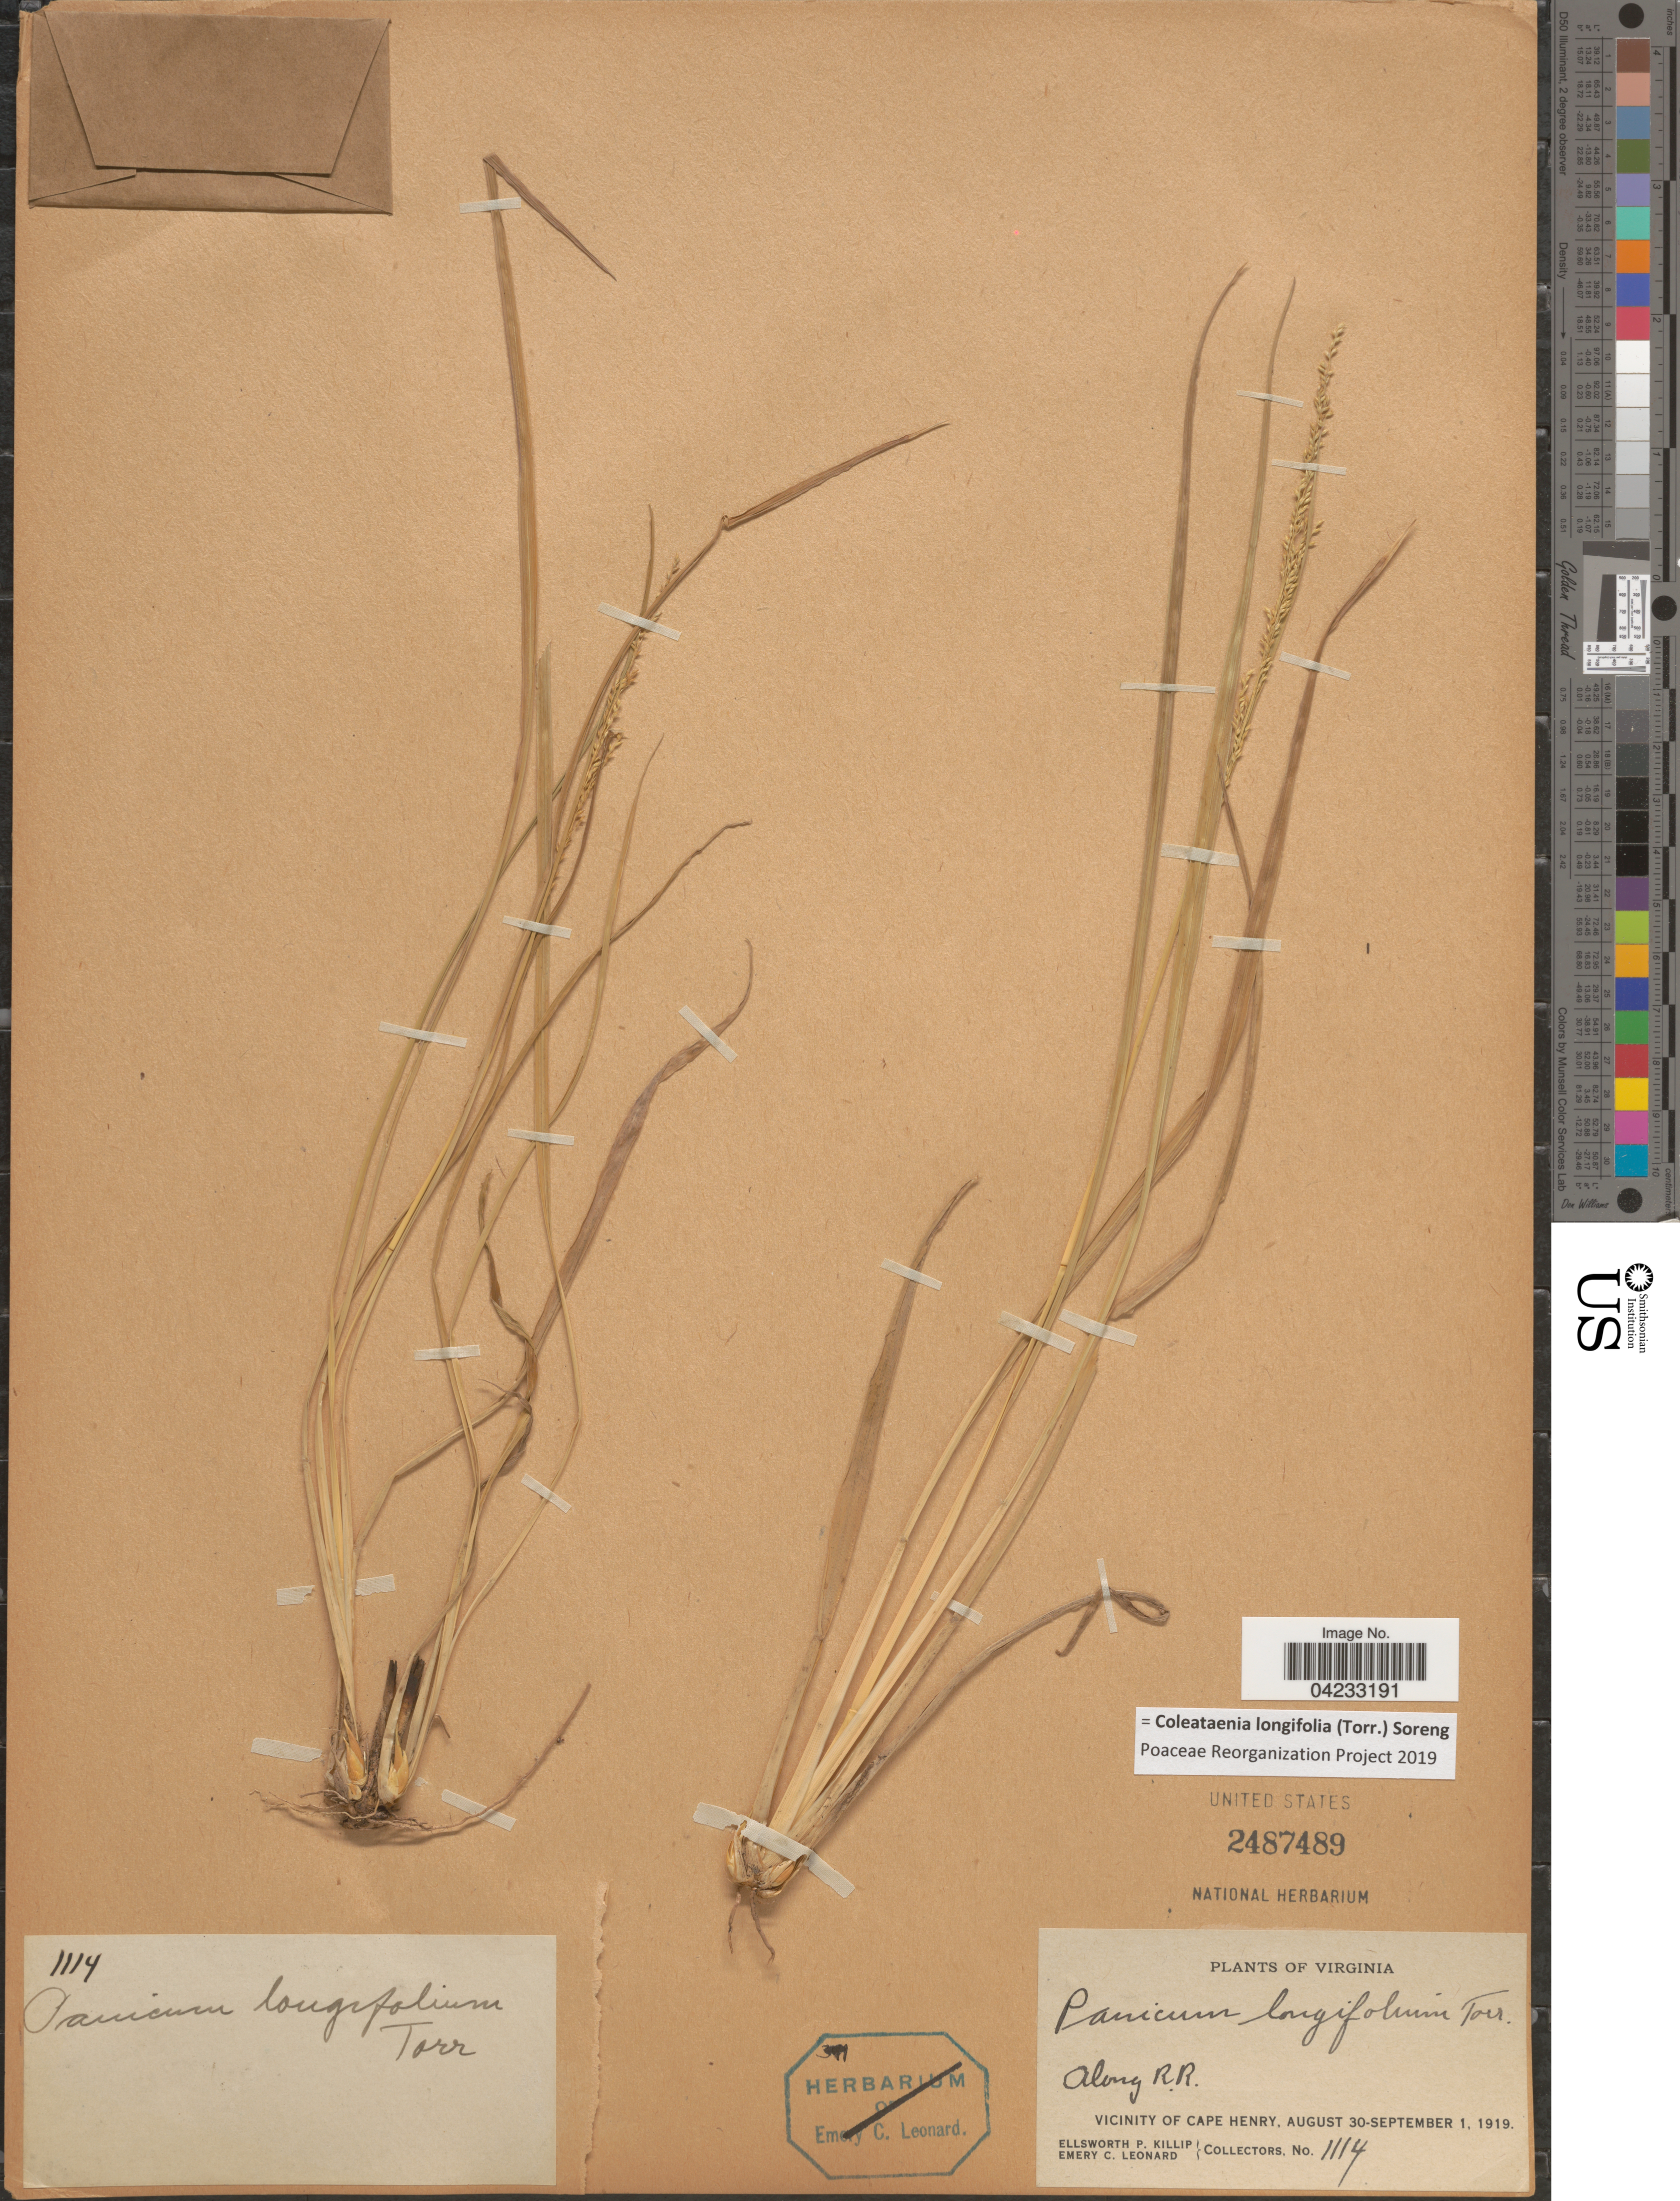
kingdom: Plantae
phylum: Tracheophyta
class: Liliopsida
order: Poales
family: Poaceae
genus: Coleataenia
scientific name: Coleataenia longifolia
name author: (Torr.) Soreng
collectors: E. P. Killip & E. C. Leonard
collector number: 1114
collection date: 1919-08-30/1919-09-01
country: United States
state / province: Virginia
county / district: City of Virginia Beach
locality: Along R.R. Vicinity of Cape Henry.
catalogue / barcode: US 2487489